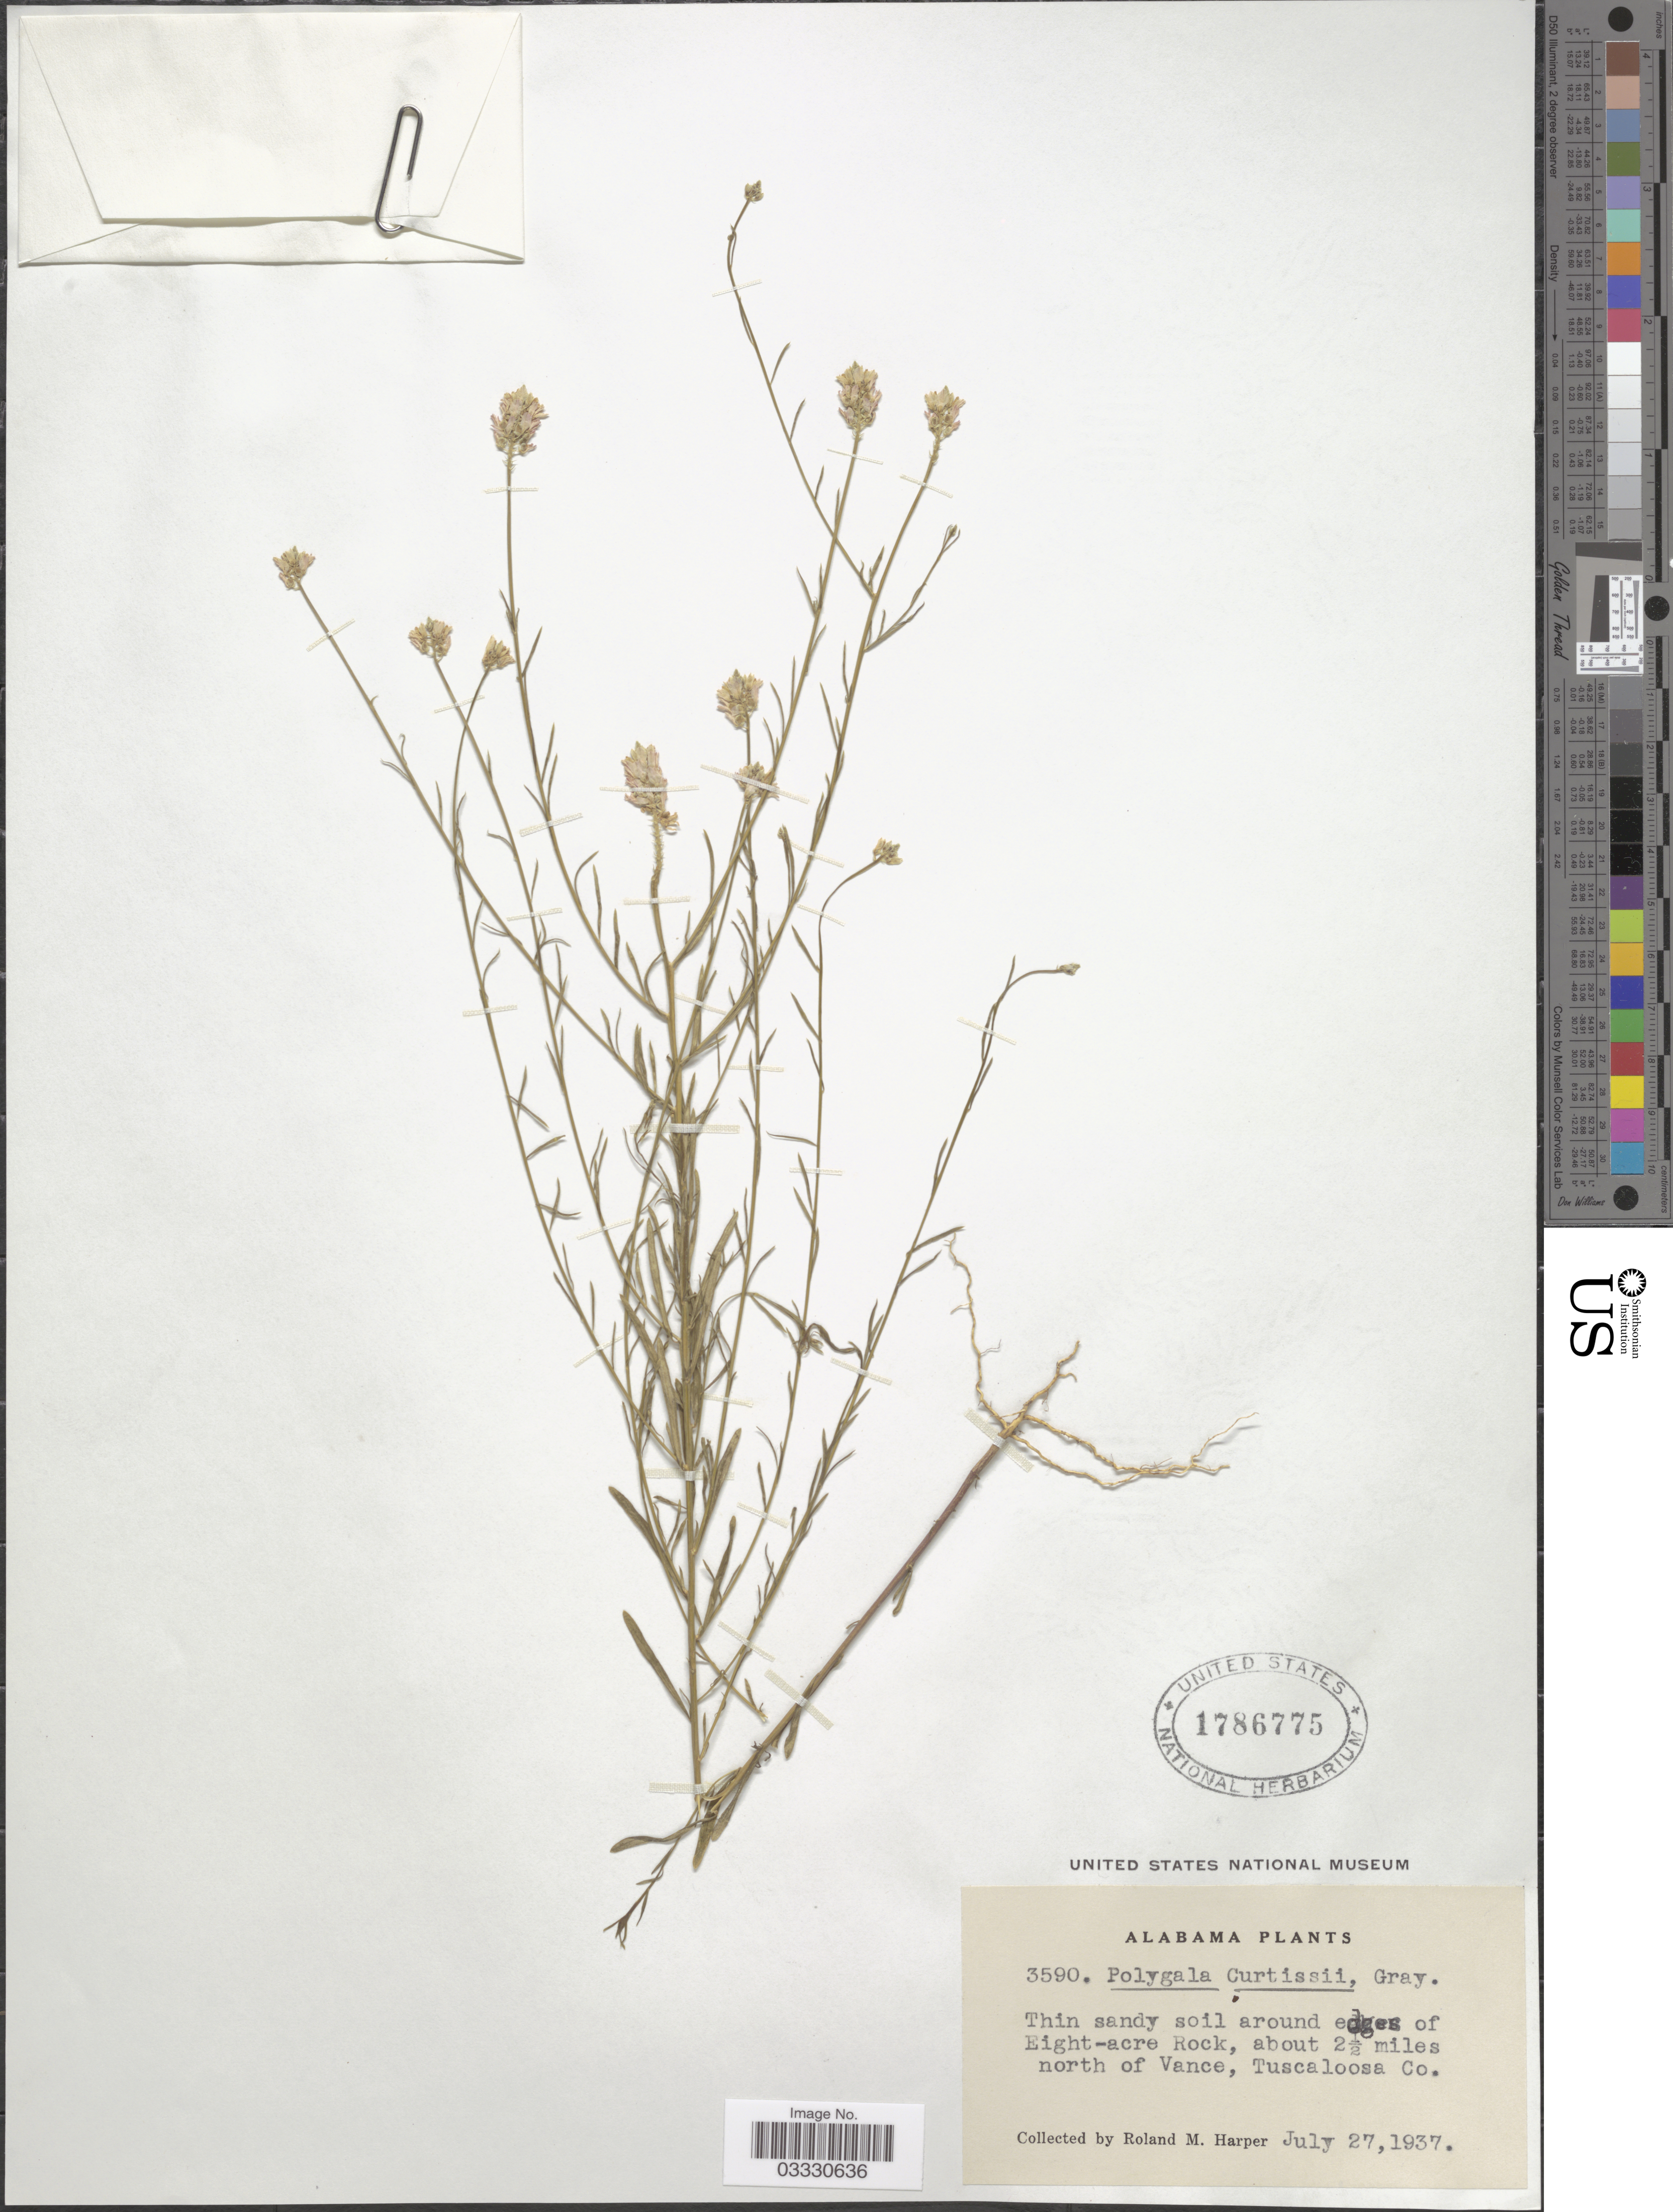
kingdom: Plantae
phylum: Tracheophyta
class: Magnoliopsida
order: Fabales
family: Polygalaceae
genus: Polygala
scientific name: Polygala curtissii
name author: A. Gray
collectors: R. M. Harper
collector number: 3590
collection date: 1937-07-27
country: United States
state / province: Alabama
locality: Thin sandy soil around edges of Eight-acre Rock, about 2½ miles north of Vance, Tuscaloosa Co.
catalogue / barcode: US 1786775